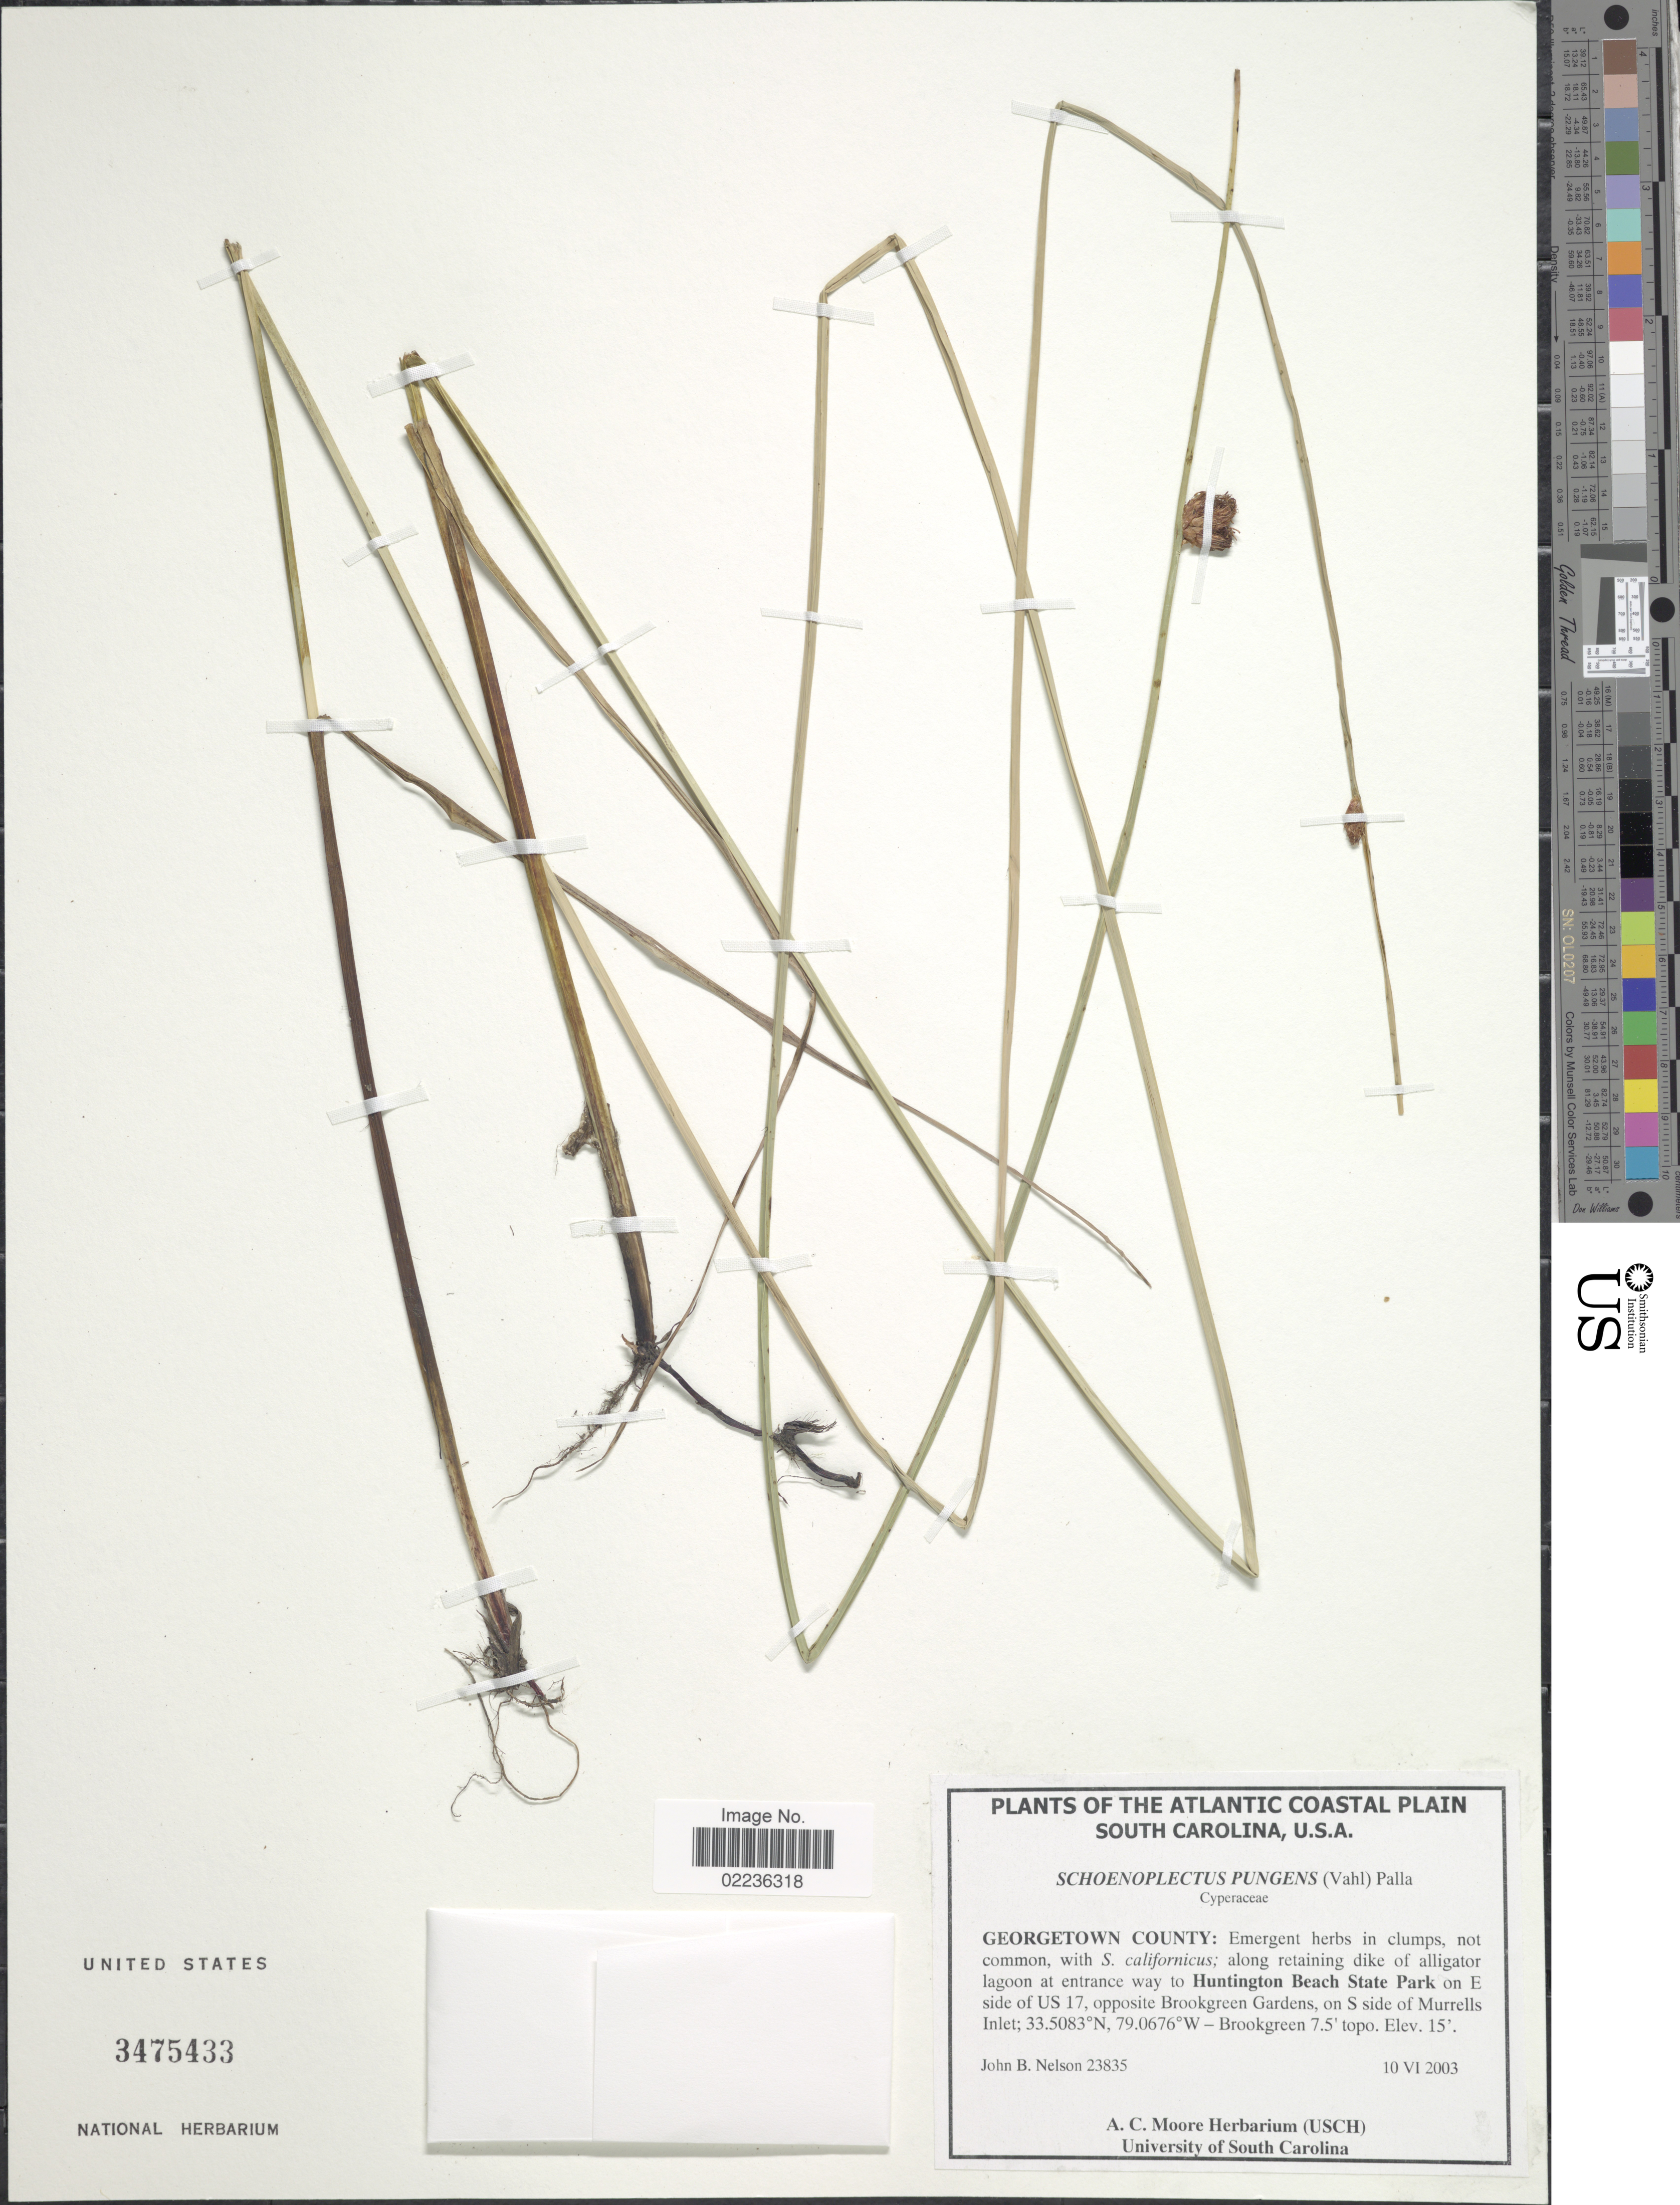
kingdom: Plantae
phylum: Tracheophyta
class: Liliopsida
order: Poales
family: Cyperaceae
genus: Schoenoplectus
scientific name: Schoenoplectus pungens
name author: (Vahl) Palla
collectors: J. B. Nelson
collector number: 23835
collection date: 2003-06-10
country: United States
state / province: South Carolina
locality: Atlantic Coastal Plain, U.S.A. Georgetown County: along retaining dike of alligator lagoon at entrance way to Huntington Beach State Park on E side of US 17, opposite Brookgreen Gardens, on S side of Murrells Inlet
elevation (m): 5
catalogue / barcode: US 3475433